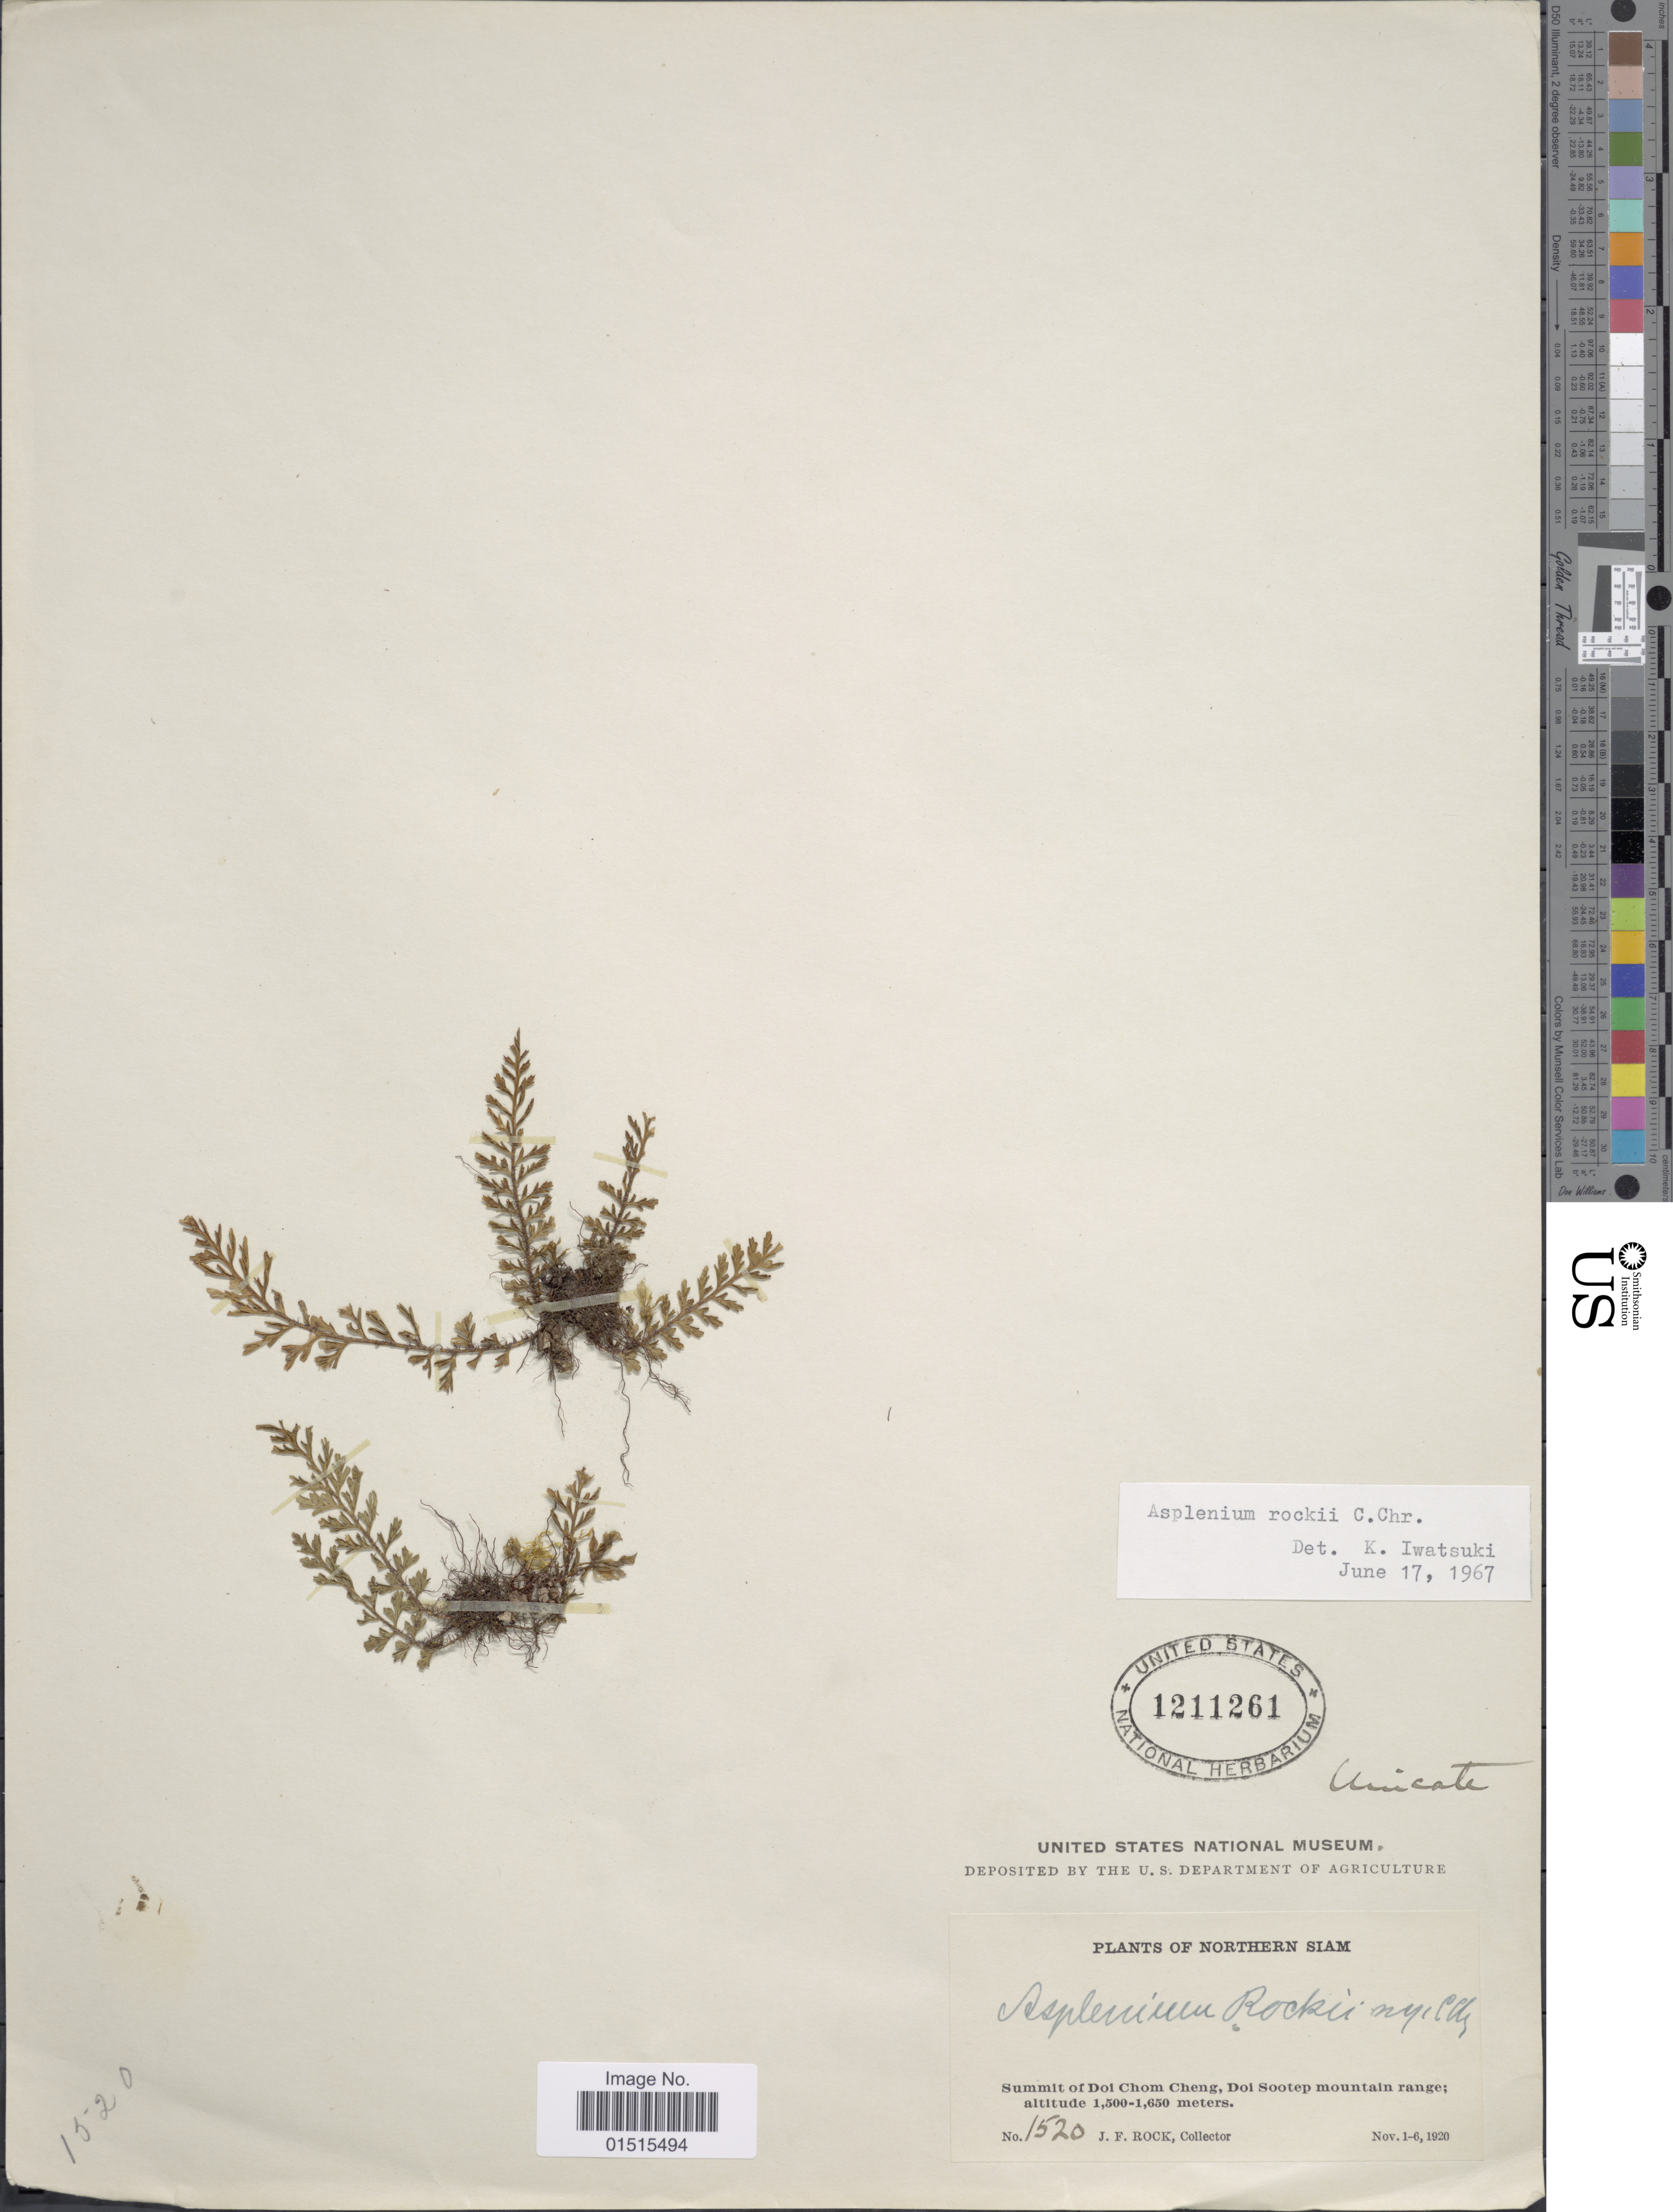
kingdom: Plantae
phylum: Tracheophyta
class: Polypodiopsida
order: Polypodiales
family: Aspleniaceae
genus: Asplenium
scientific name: Asplenium rockii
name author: C. Chr.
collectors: J. Rock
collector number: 1520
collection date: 1920-11-01/1920-11-06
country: Thailand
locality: Northern Siam, Summit of Doi Chom Cheng, Doi Sootep mountain range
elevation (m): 1500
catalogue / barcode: US 1211261